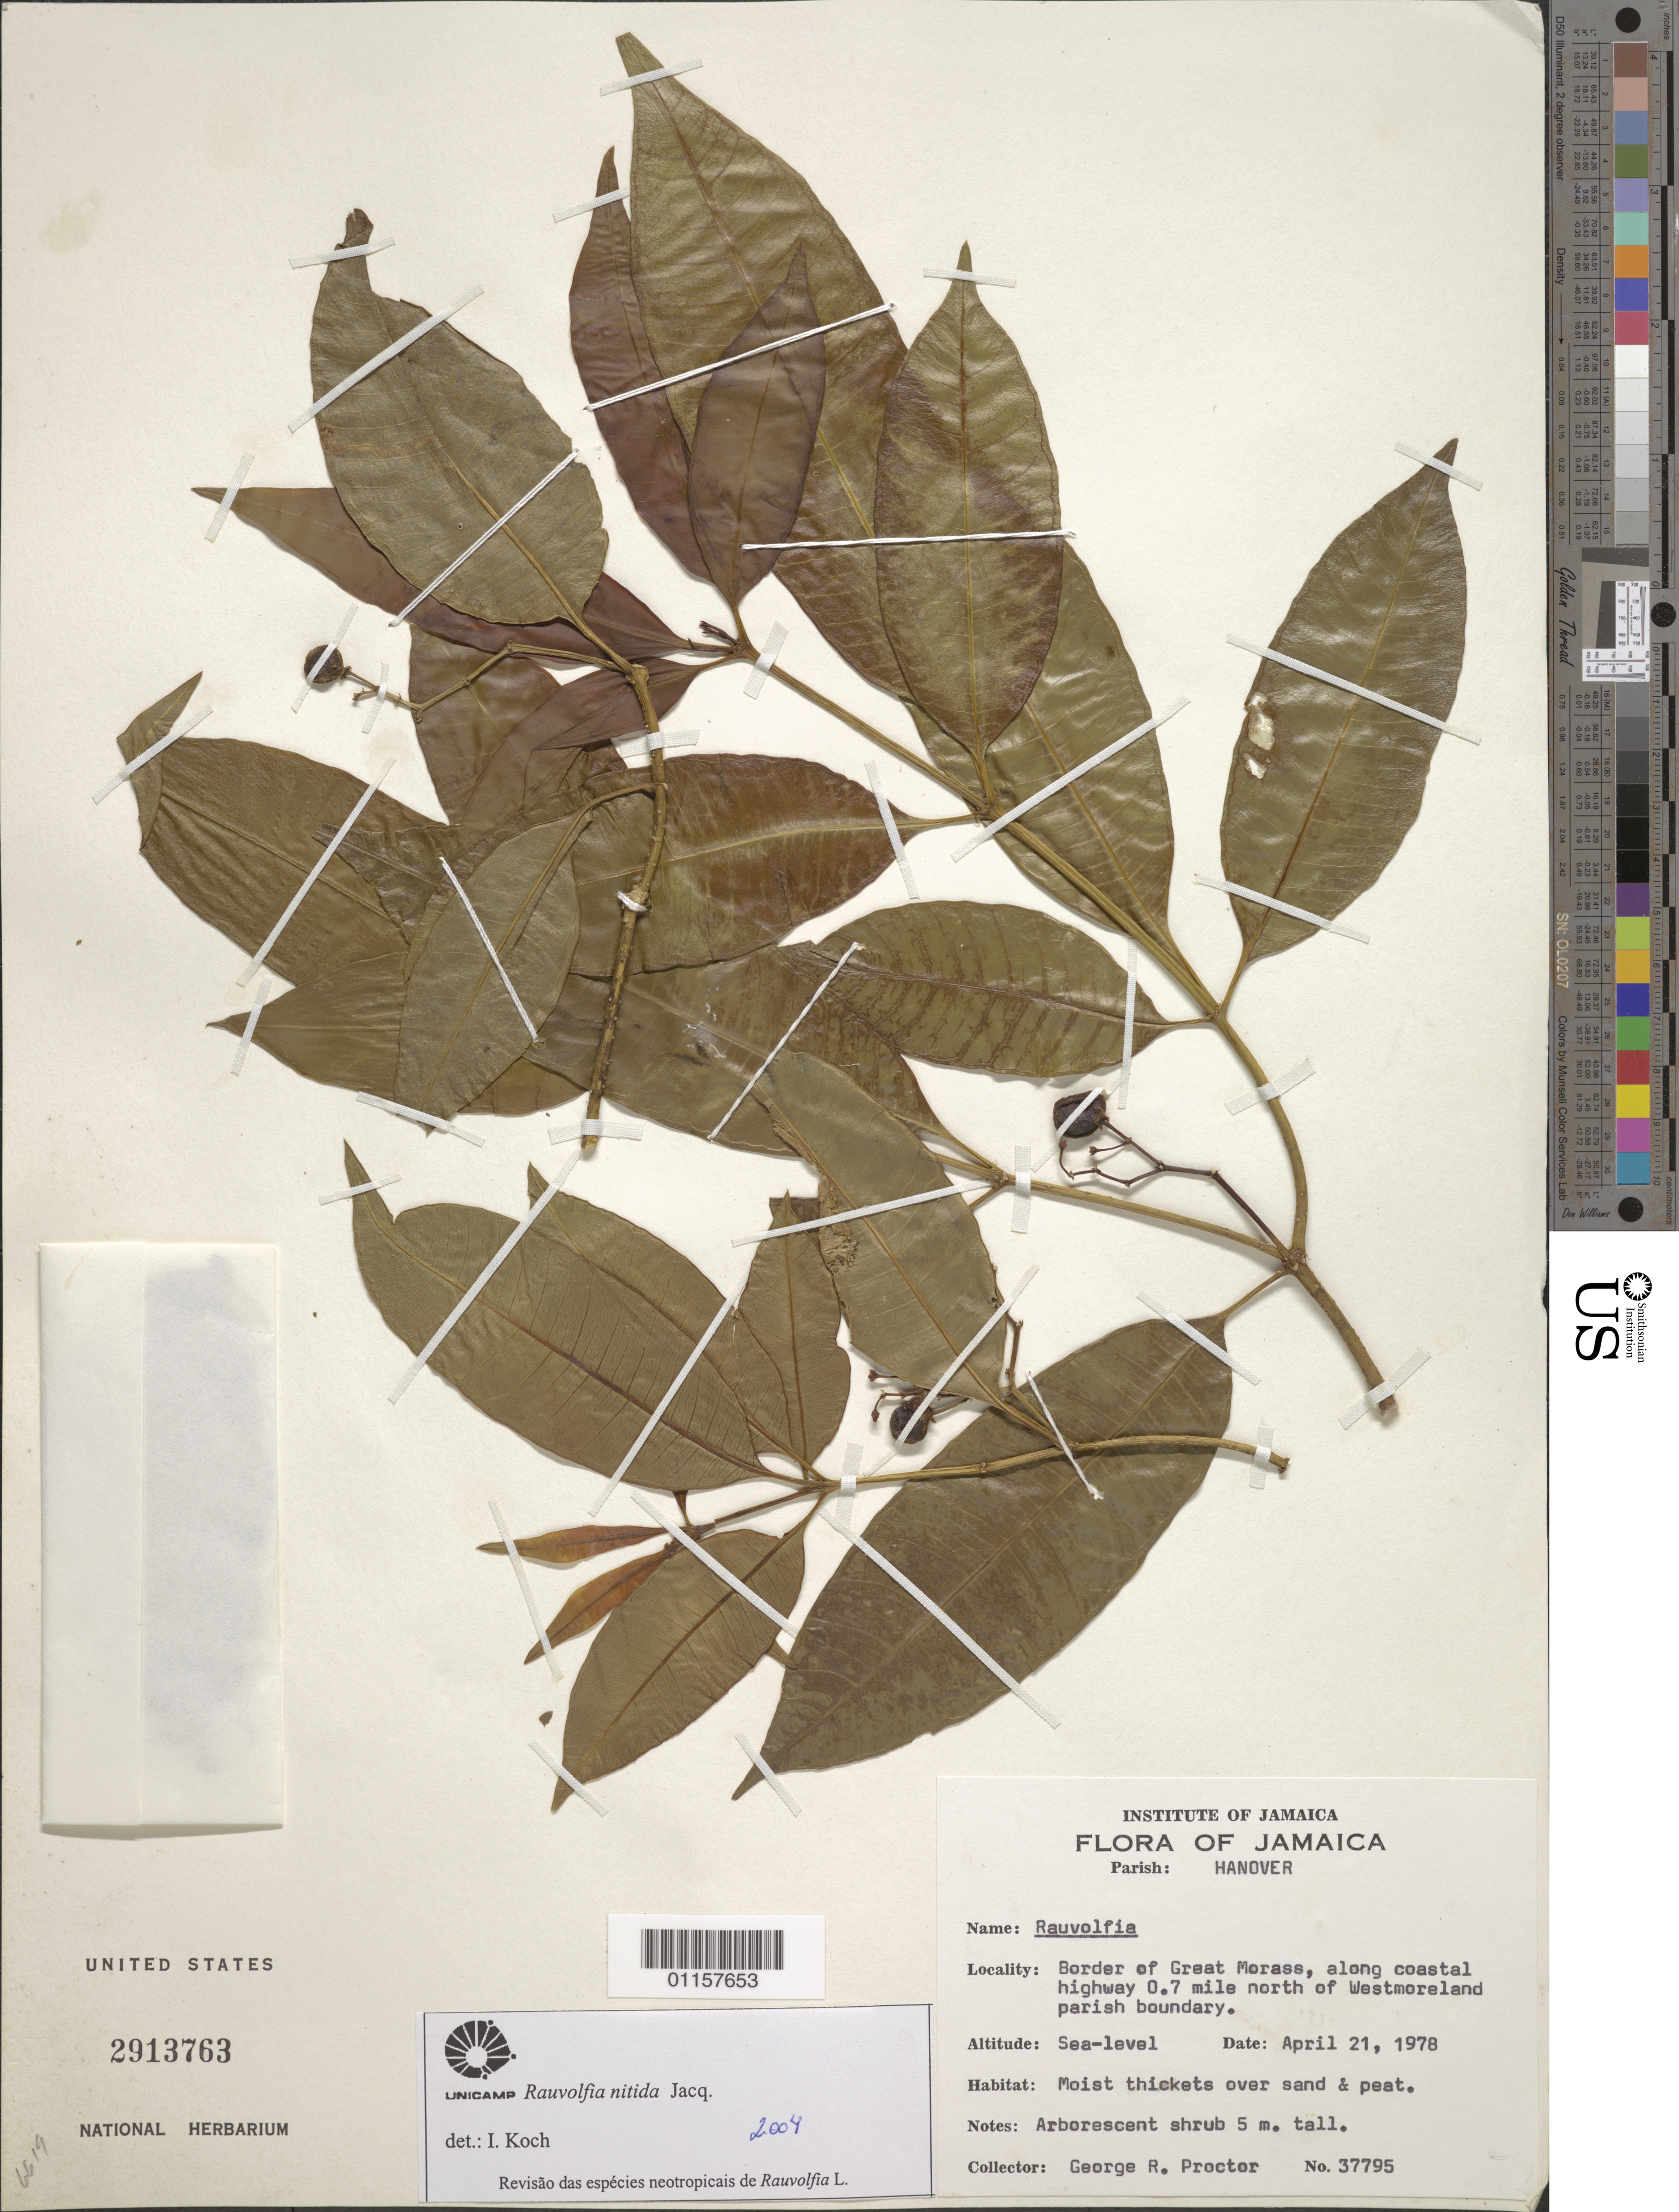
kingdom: Plantae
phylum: Tracheophyta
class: Magnoliopsida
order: Gentianales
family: Apocynaceae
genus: Rauvolfia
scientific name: Rauvolfia nitida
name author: Jacq.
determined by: Koch, I.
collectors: G. R. Proctor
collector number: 37795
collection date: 1978-04-21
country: Jamaica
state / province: Hanover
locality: Great Morass border, along coastal highway 0.7 mile N of Westmoreland Parish boundary.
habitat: Moist thickets over sand and peat.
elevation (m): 0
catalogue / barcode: US 2913763